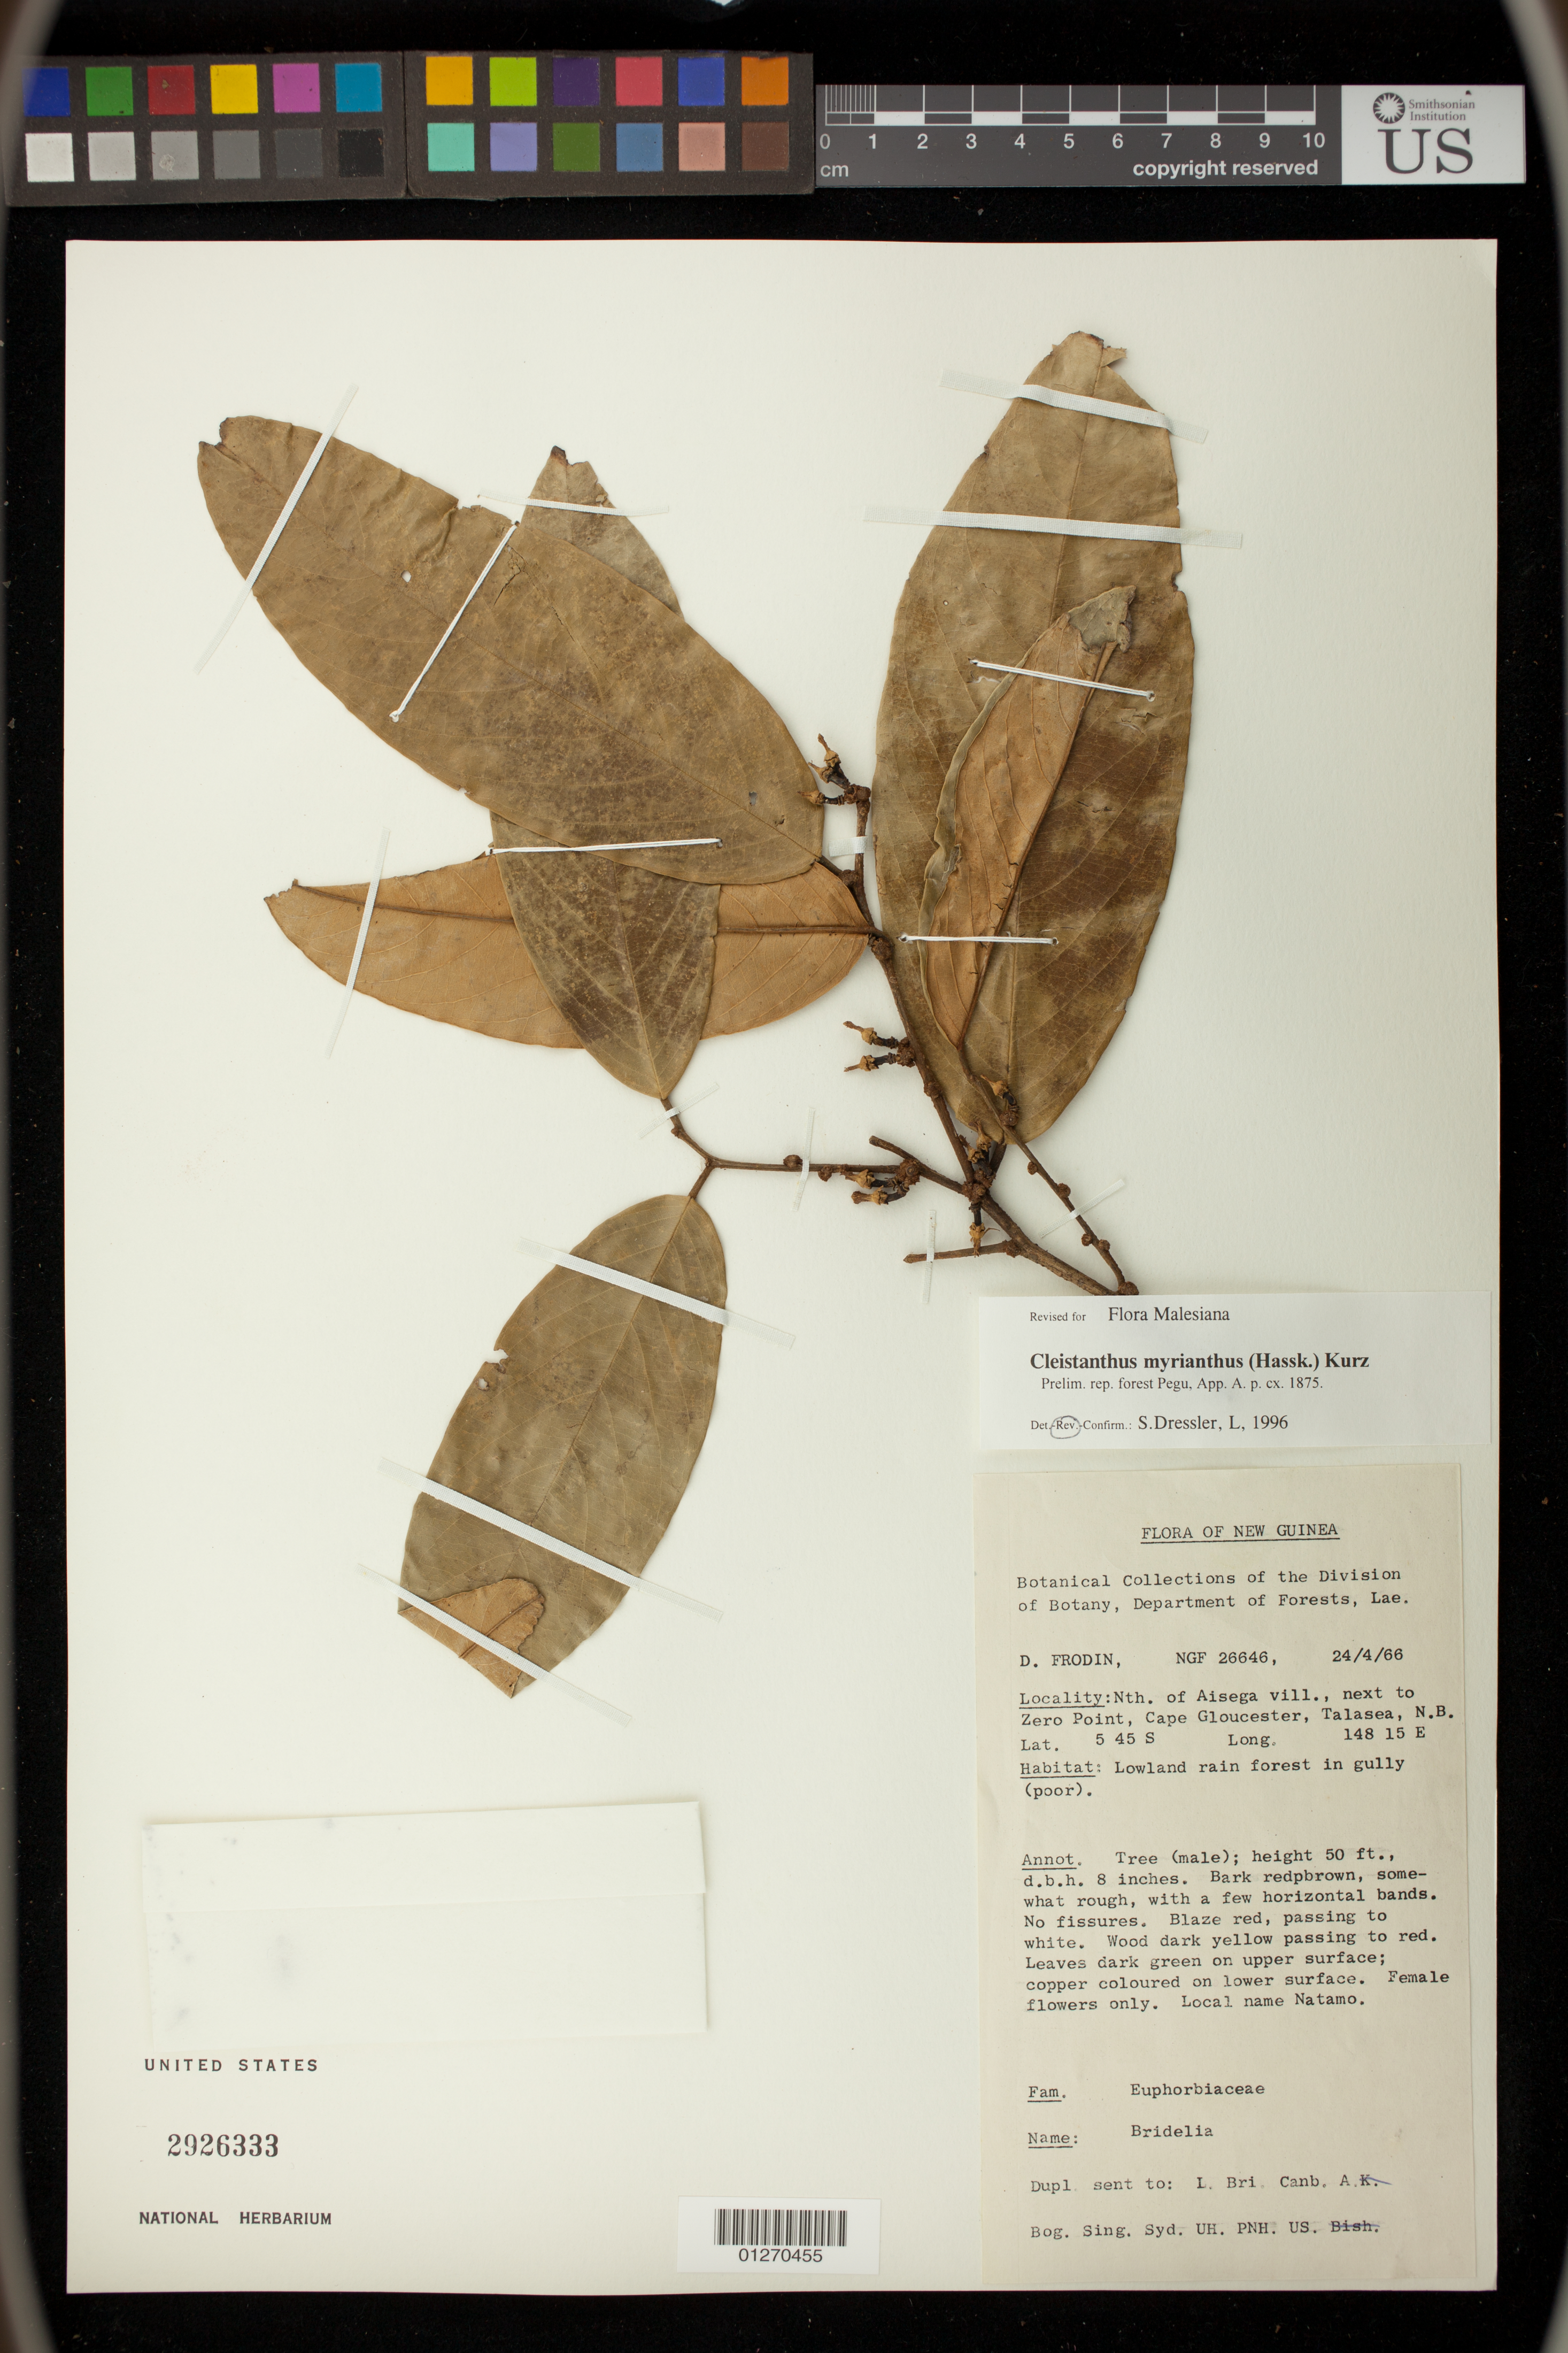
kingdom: Plantae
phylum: Tracheophyta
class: Magnoliopsida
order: Malpighiales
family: Phyllanthaceae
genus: Cleistanthus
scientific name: Cleistanthus myrianthus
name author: (Hassk.) Kurz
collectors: D. Frodin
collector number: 26646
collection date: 1966-04-24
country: Papua New Guinea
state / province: West New Britain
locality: Nth of Aisega vill., next to Zero Point, Cape Gloucester, Talasea, N. B.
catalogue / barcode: US 2926333